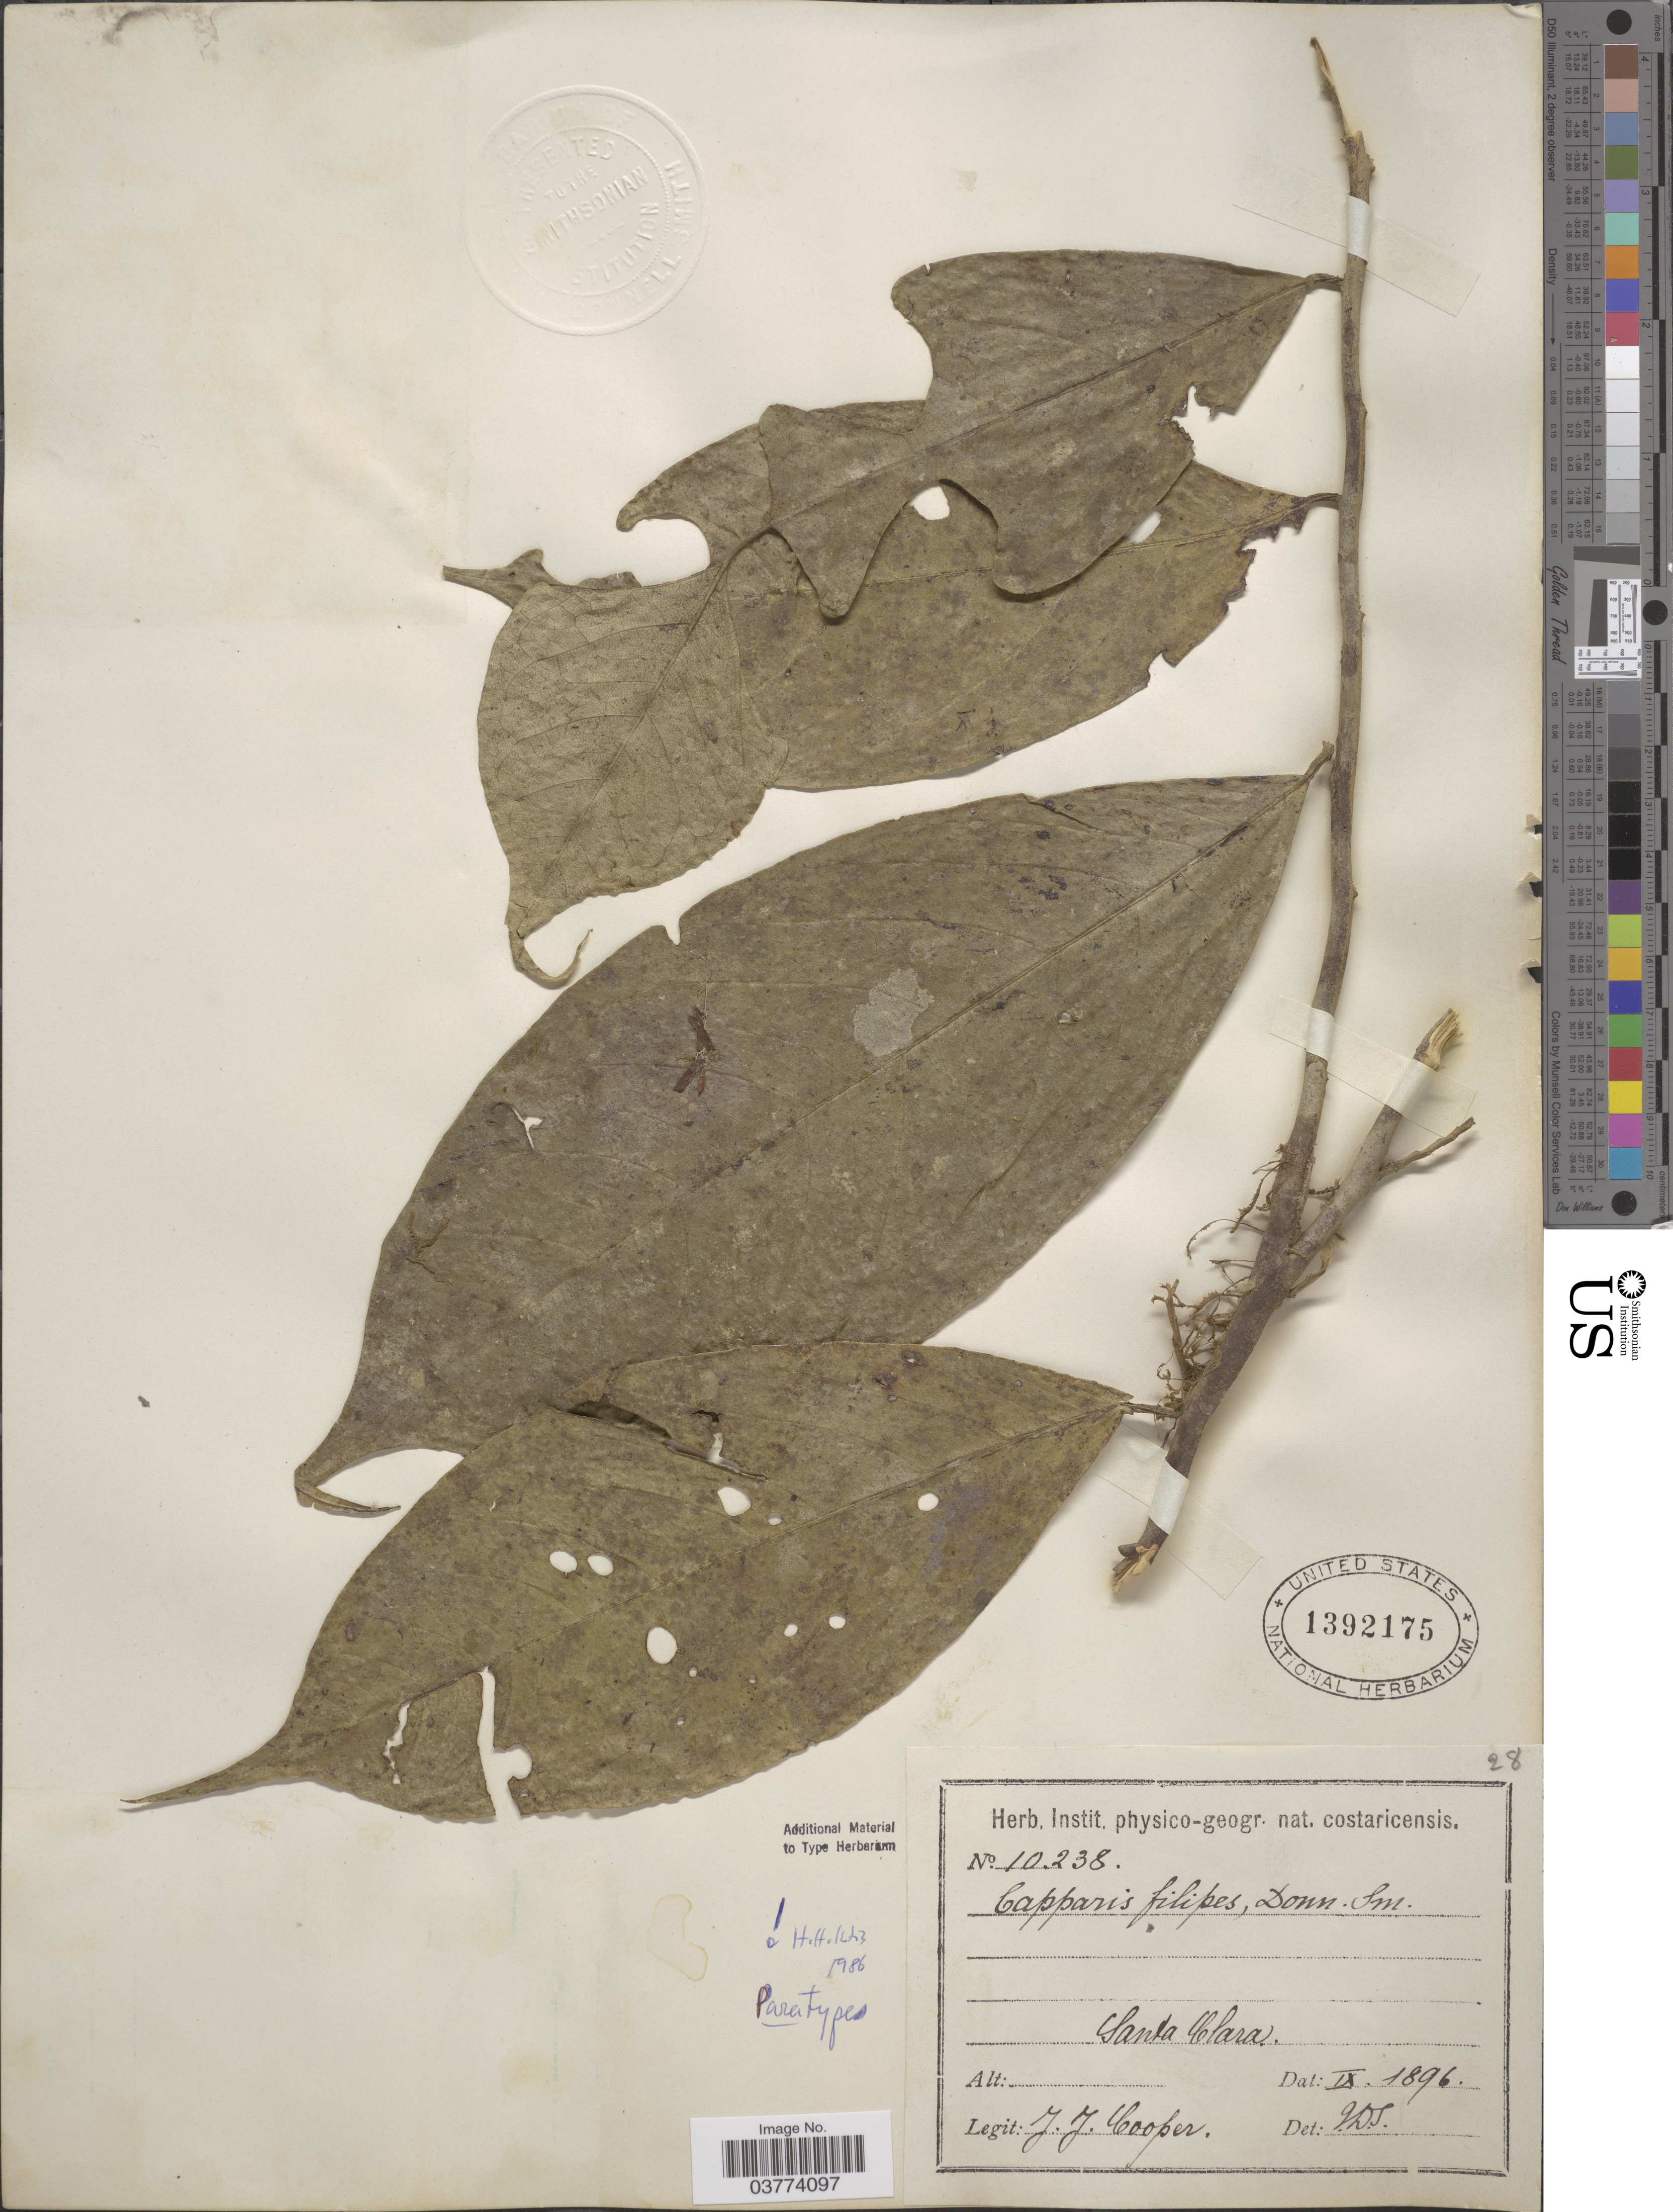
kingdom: Plantae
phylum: Tracheophyta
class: Magnoliopsida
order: Brassicales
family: Capparaceae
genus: Quadrella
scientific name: Quadrella filipes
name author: (Donn. Sm.) Iltis & Cornejo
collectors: J. J. Cooper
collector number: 10238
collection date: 1896-09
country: Costa Rica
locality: Santa Clara.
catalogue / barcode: US 1392175